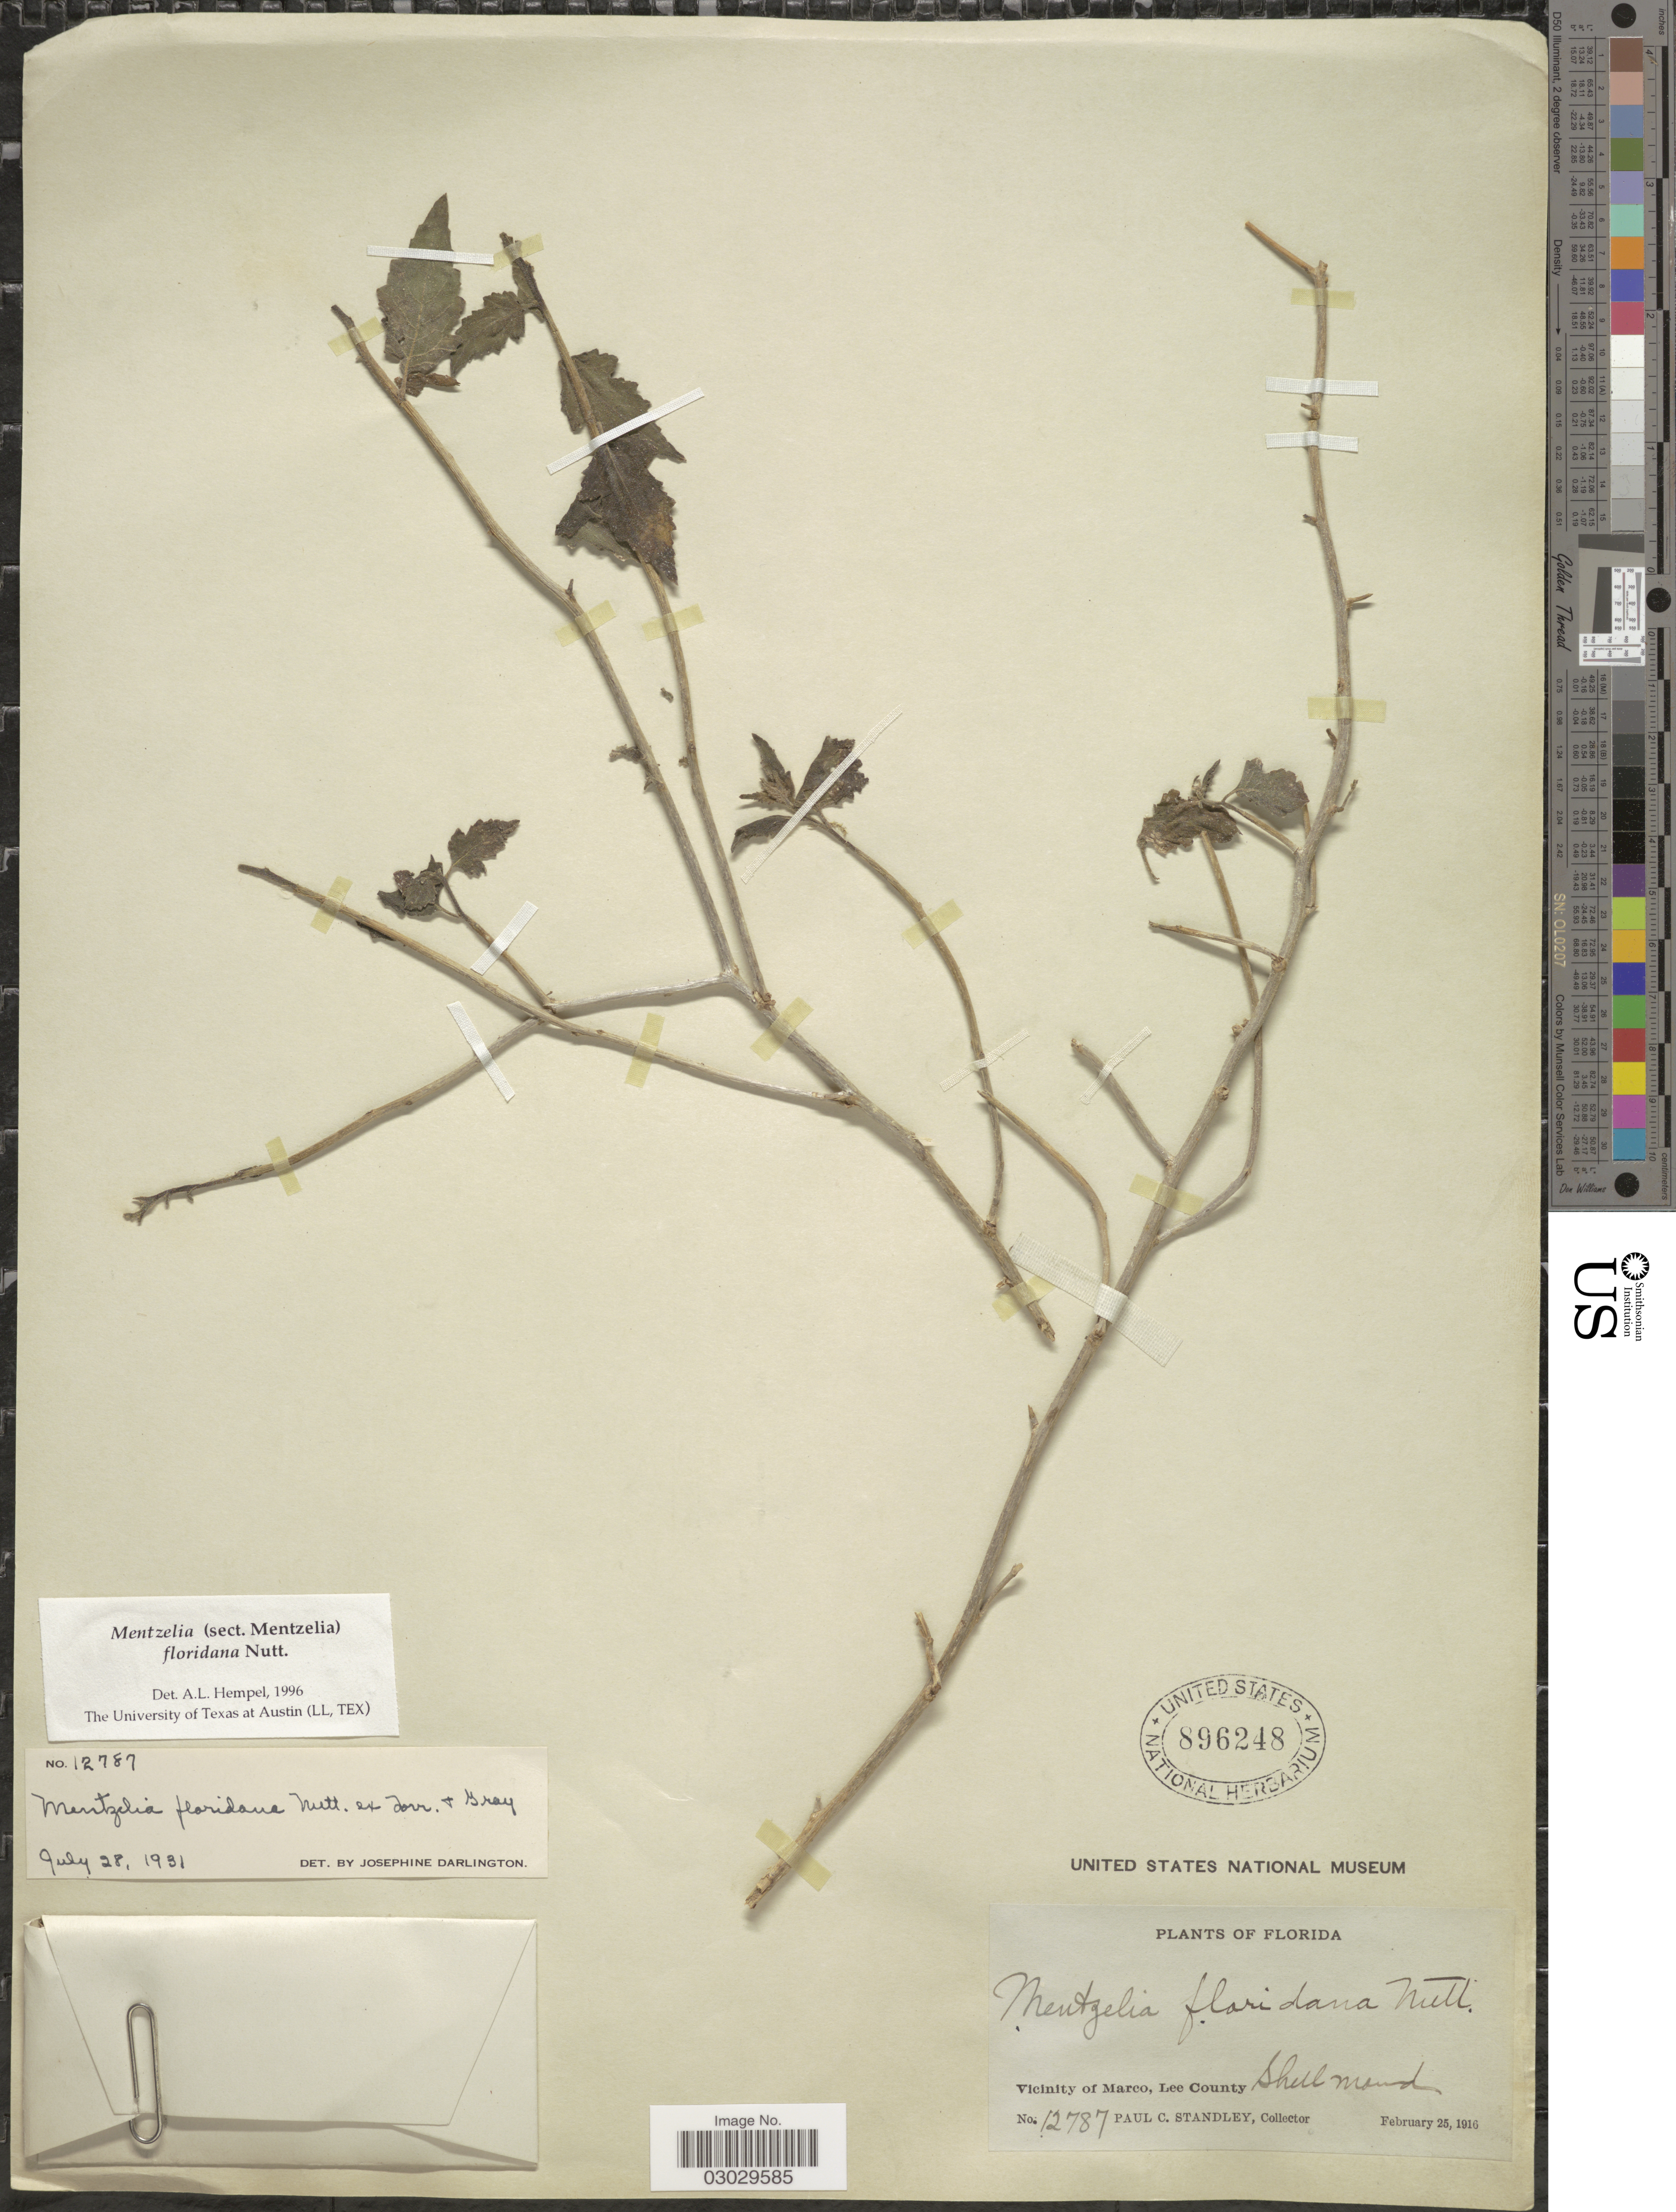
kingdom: Plantae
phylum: Tracheophyta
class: Magnoliopsida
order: Cornales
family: Loasaceae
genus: Mentzelia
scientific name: Mentzelia floridana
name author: Nutt. ex Torr. & A. Gray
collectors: P. C. Standley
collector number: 12787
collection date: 1916-02-25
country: United States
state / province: Florida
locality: Vicinity of Marco, Lee County. Shell mound.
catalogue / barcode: US 896248